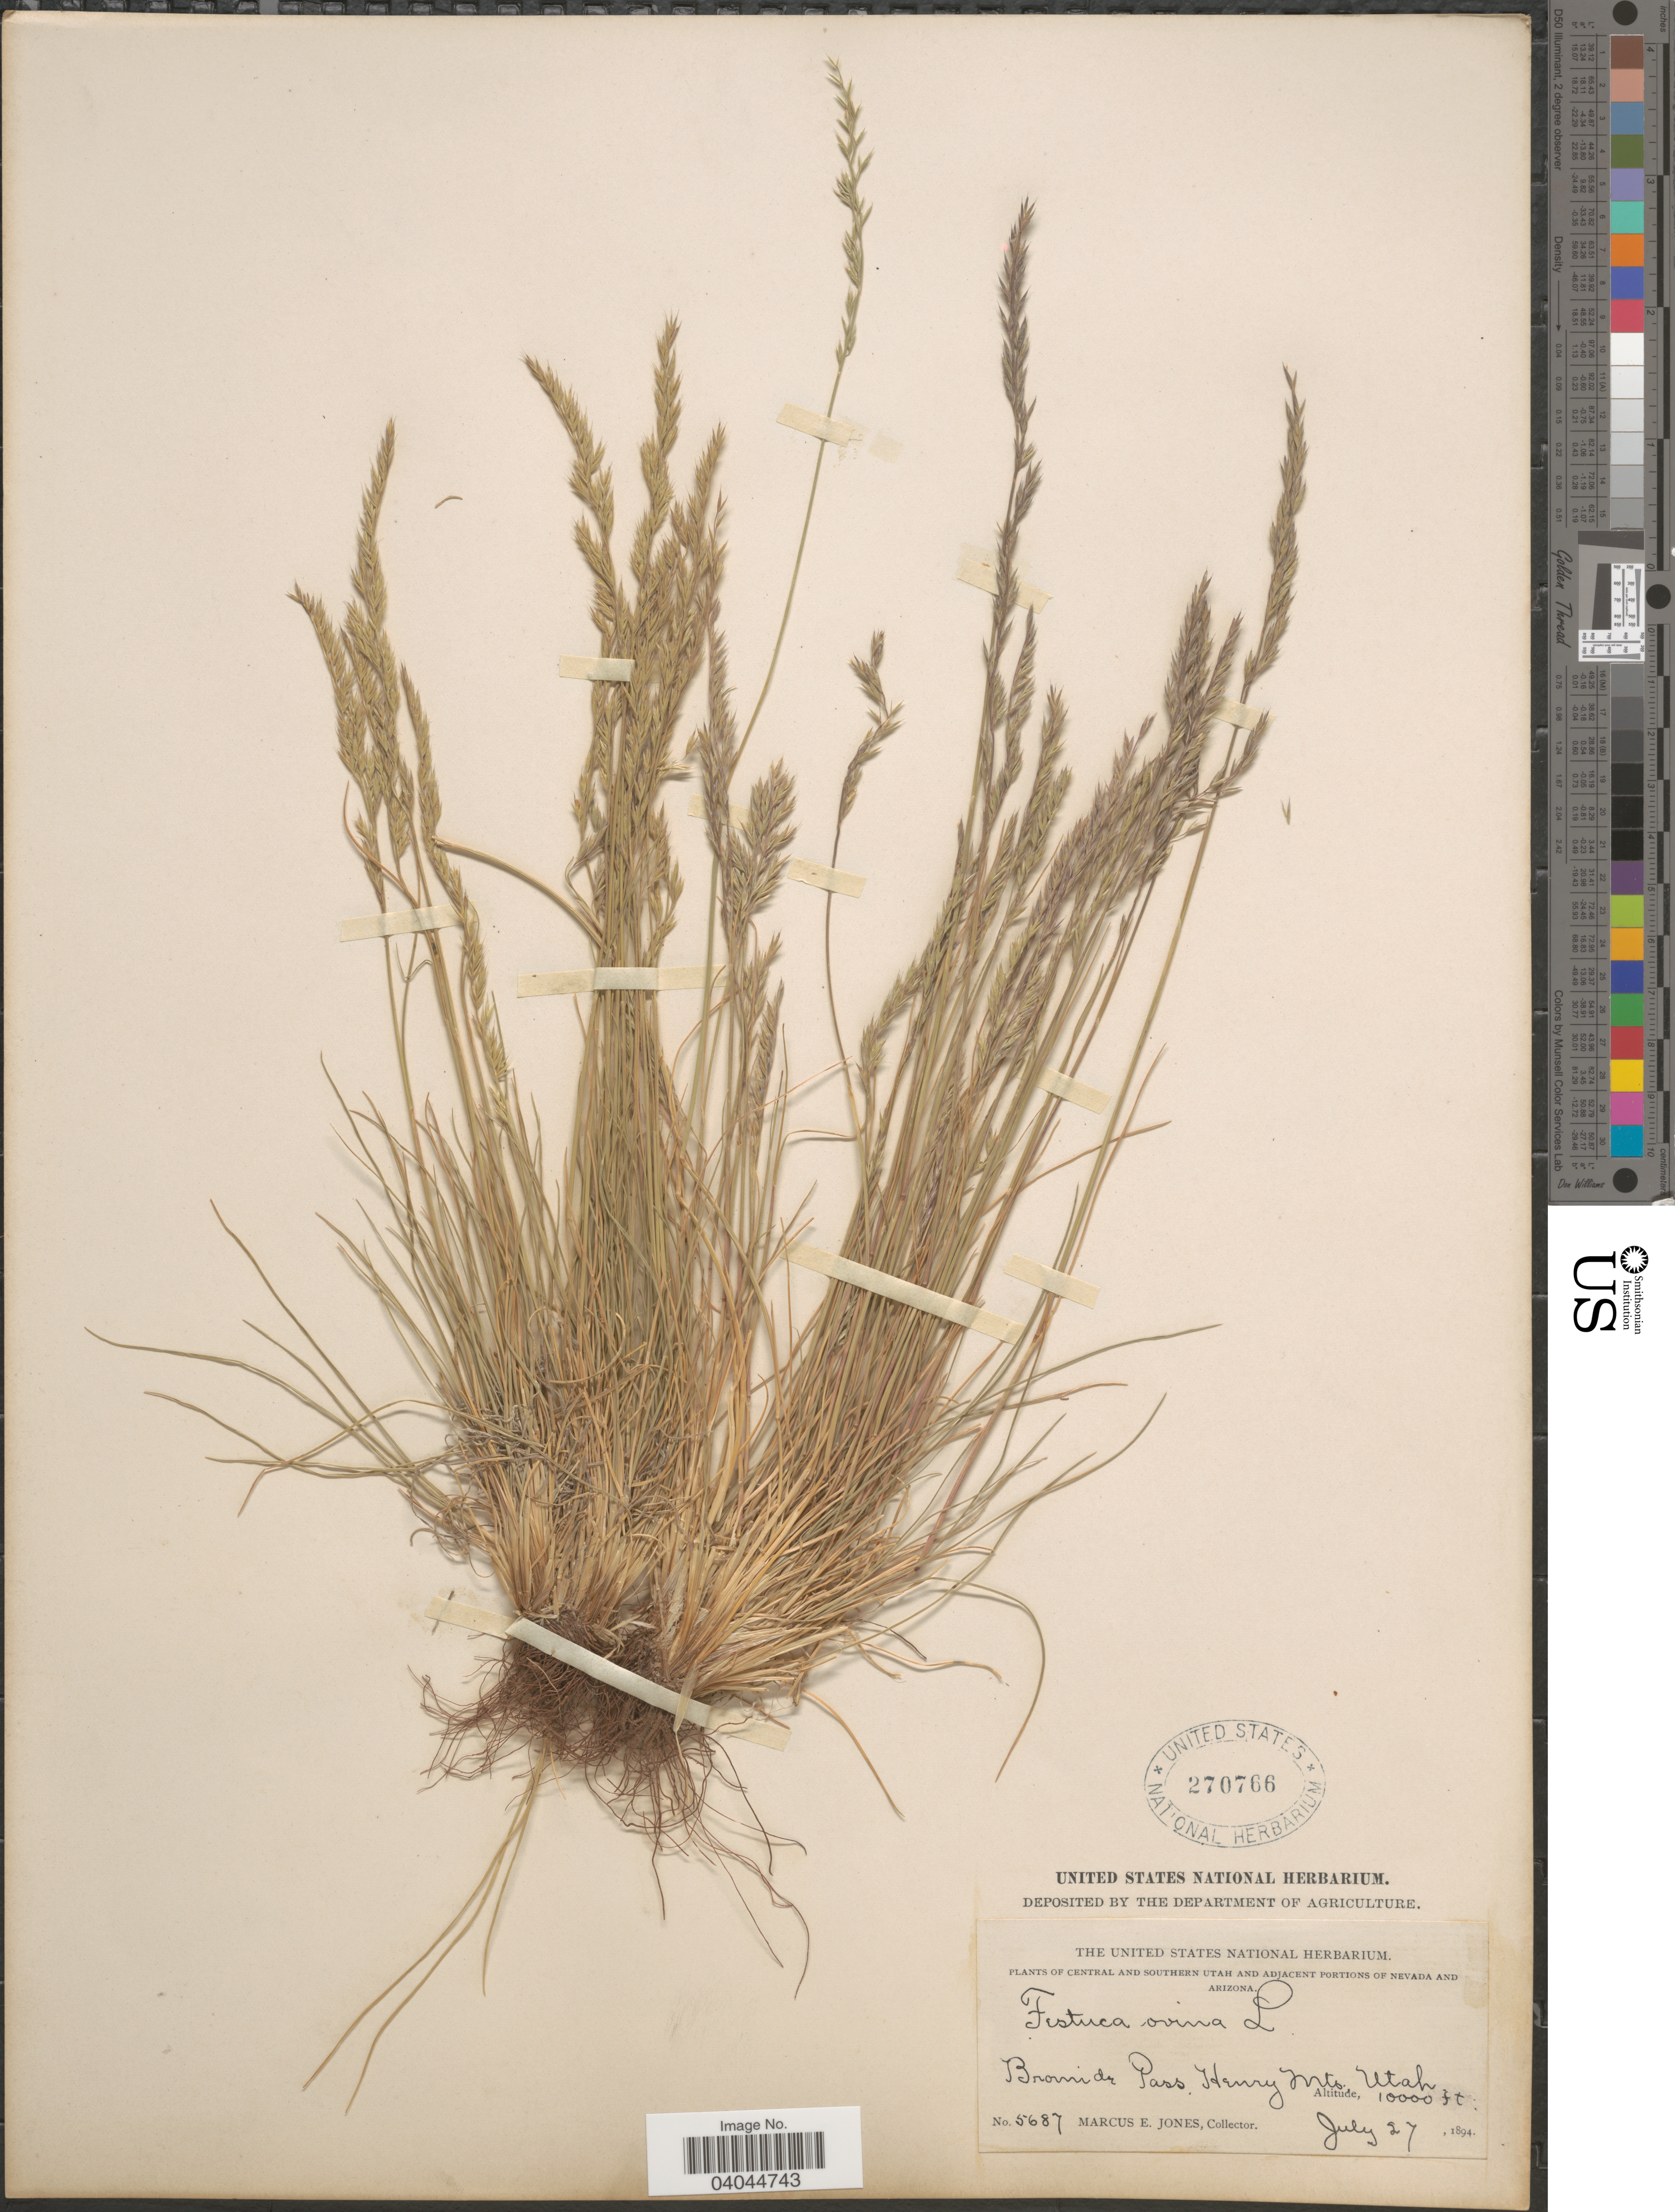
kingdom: Plantae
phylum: Tracheophyta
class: Liliopsida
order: Poales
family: Poaceae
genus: Festuca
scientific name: Festuca ovina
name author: L.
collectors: M. E. Jones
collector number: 5687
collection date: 1894-07-27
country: United States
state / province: Utah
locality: Central and Southern Utah. Bromide Pass. Henry Mts.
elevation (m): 3048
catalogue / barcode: US 270766